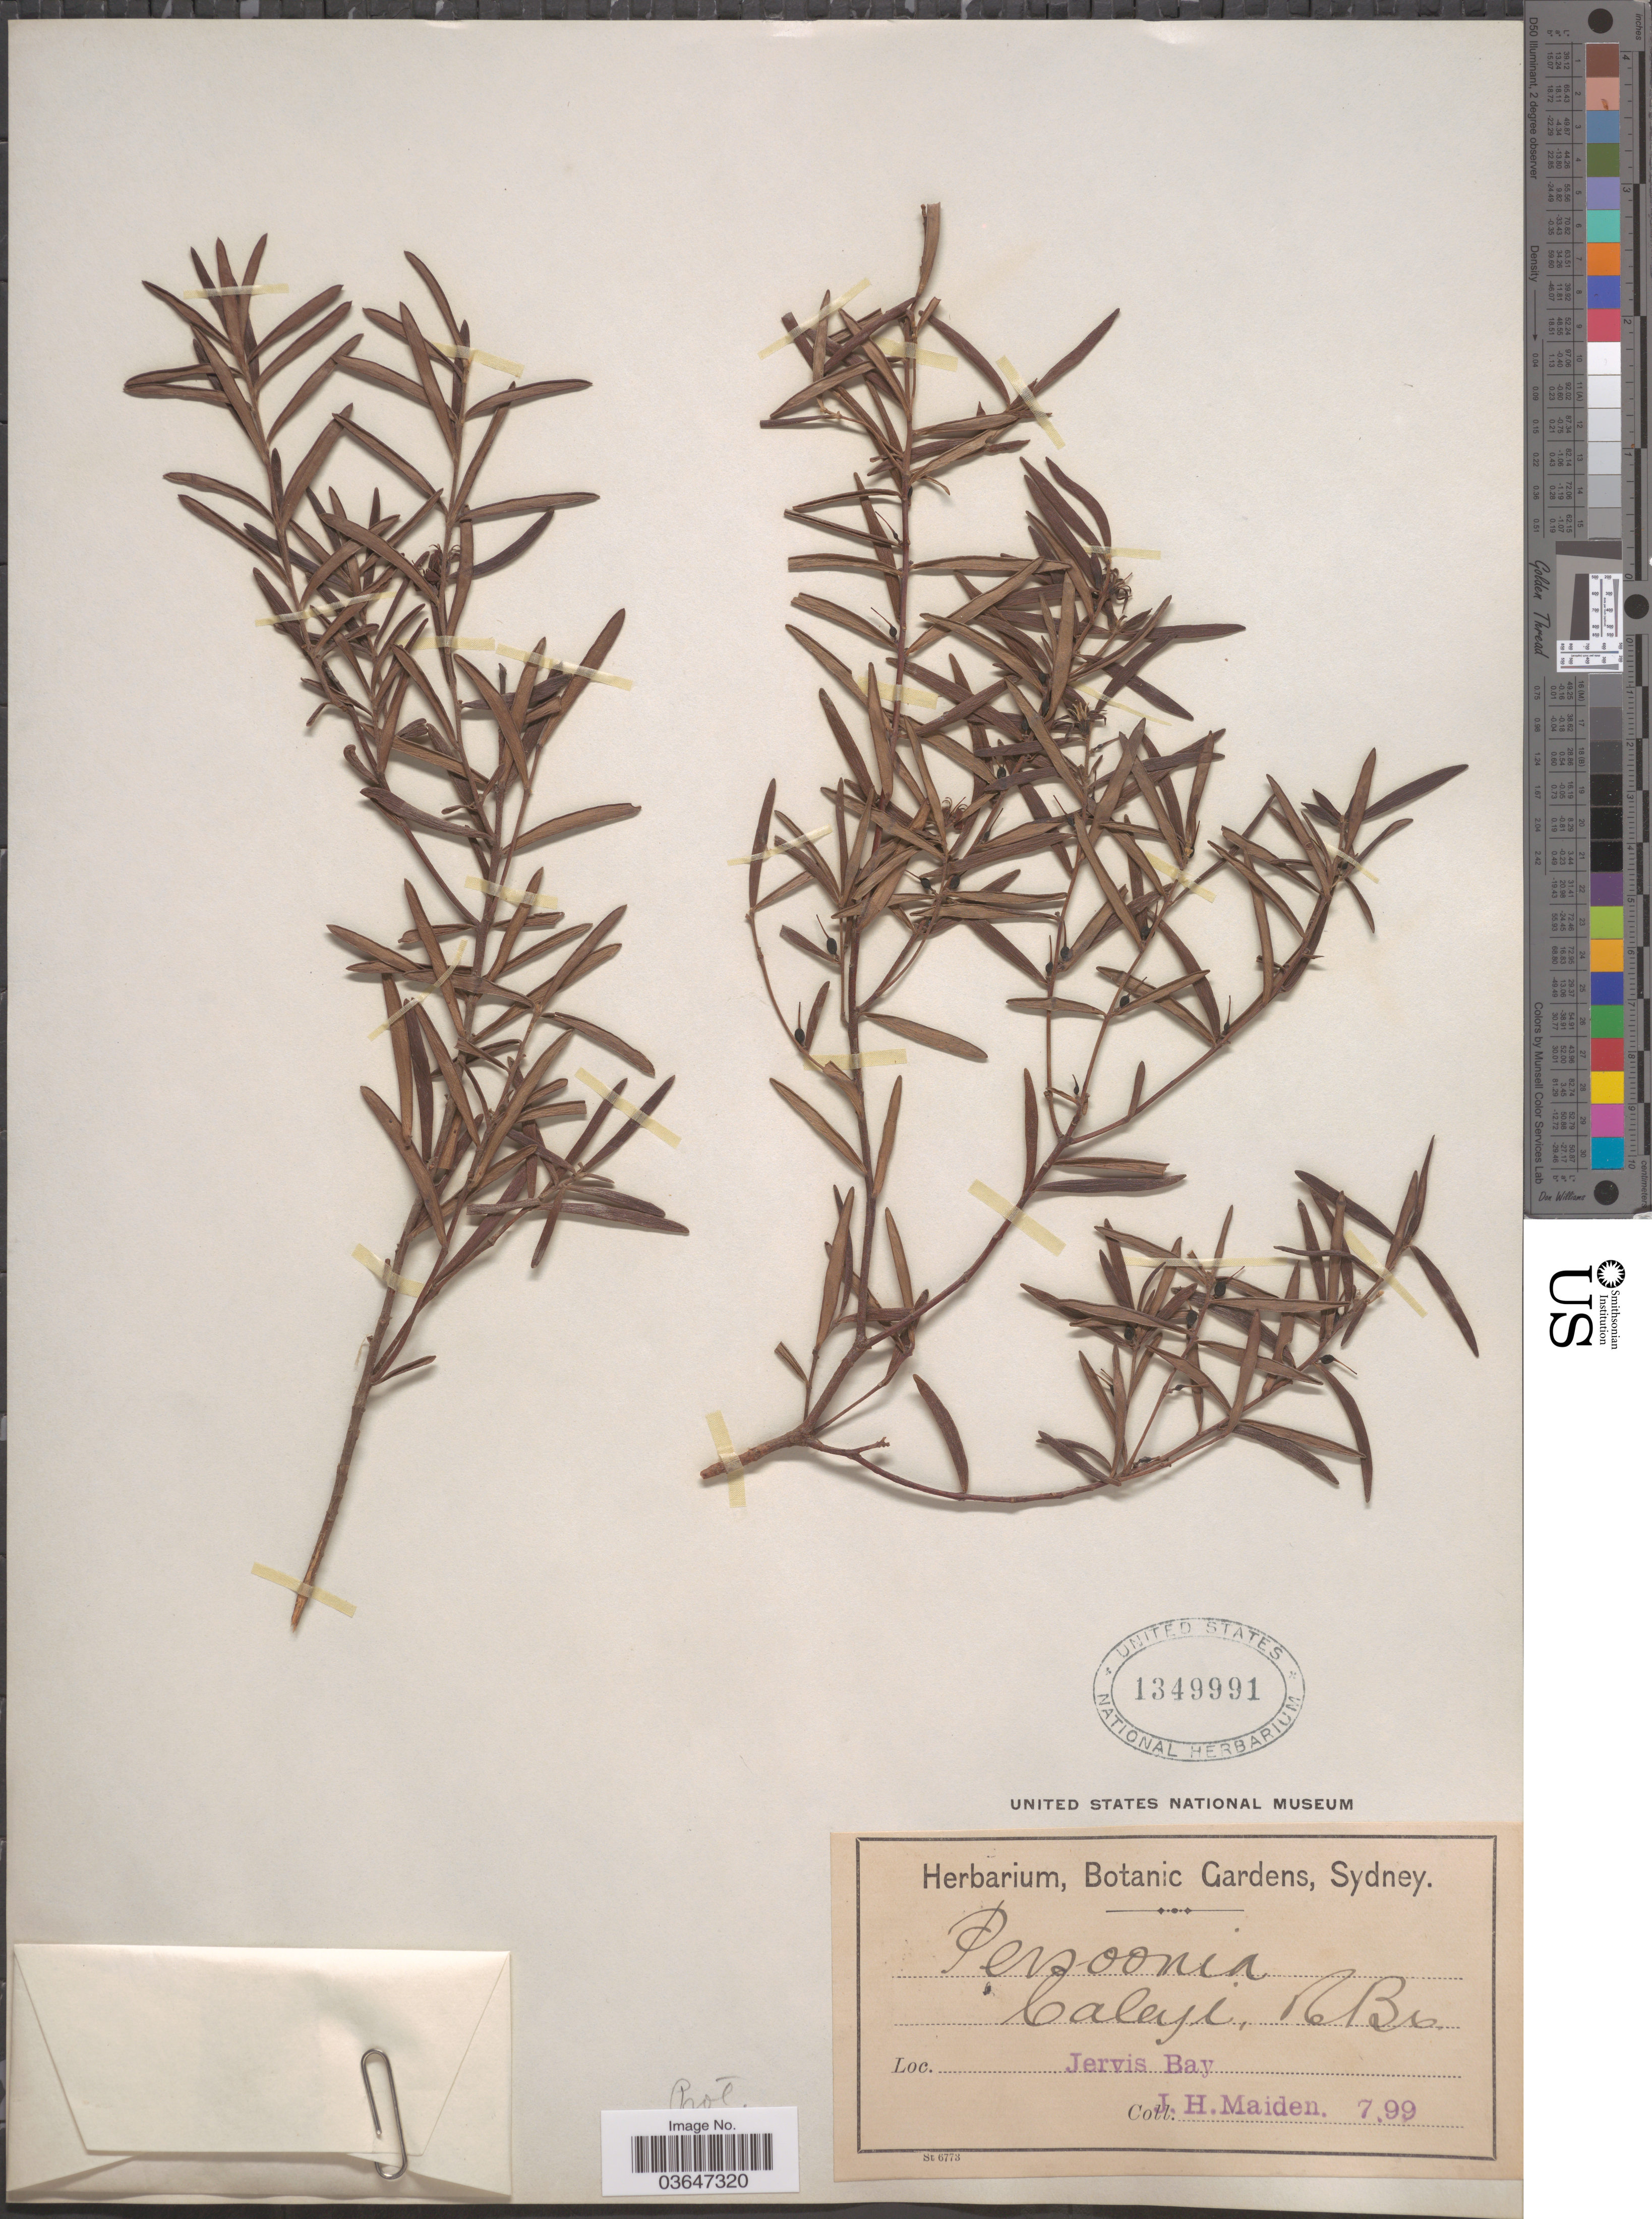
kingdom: Plantae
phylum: Tracheophyta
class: Magnoliopsida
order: Proteales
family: Proteaceae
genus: Persoonia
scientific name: Persoonia caleyi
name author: R. Br.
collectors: J. Maiden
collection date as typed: Transcribed d/m/y: /7/99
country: Australia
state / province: New South Wales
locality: Jervis Bay.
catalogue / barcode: US 1349991